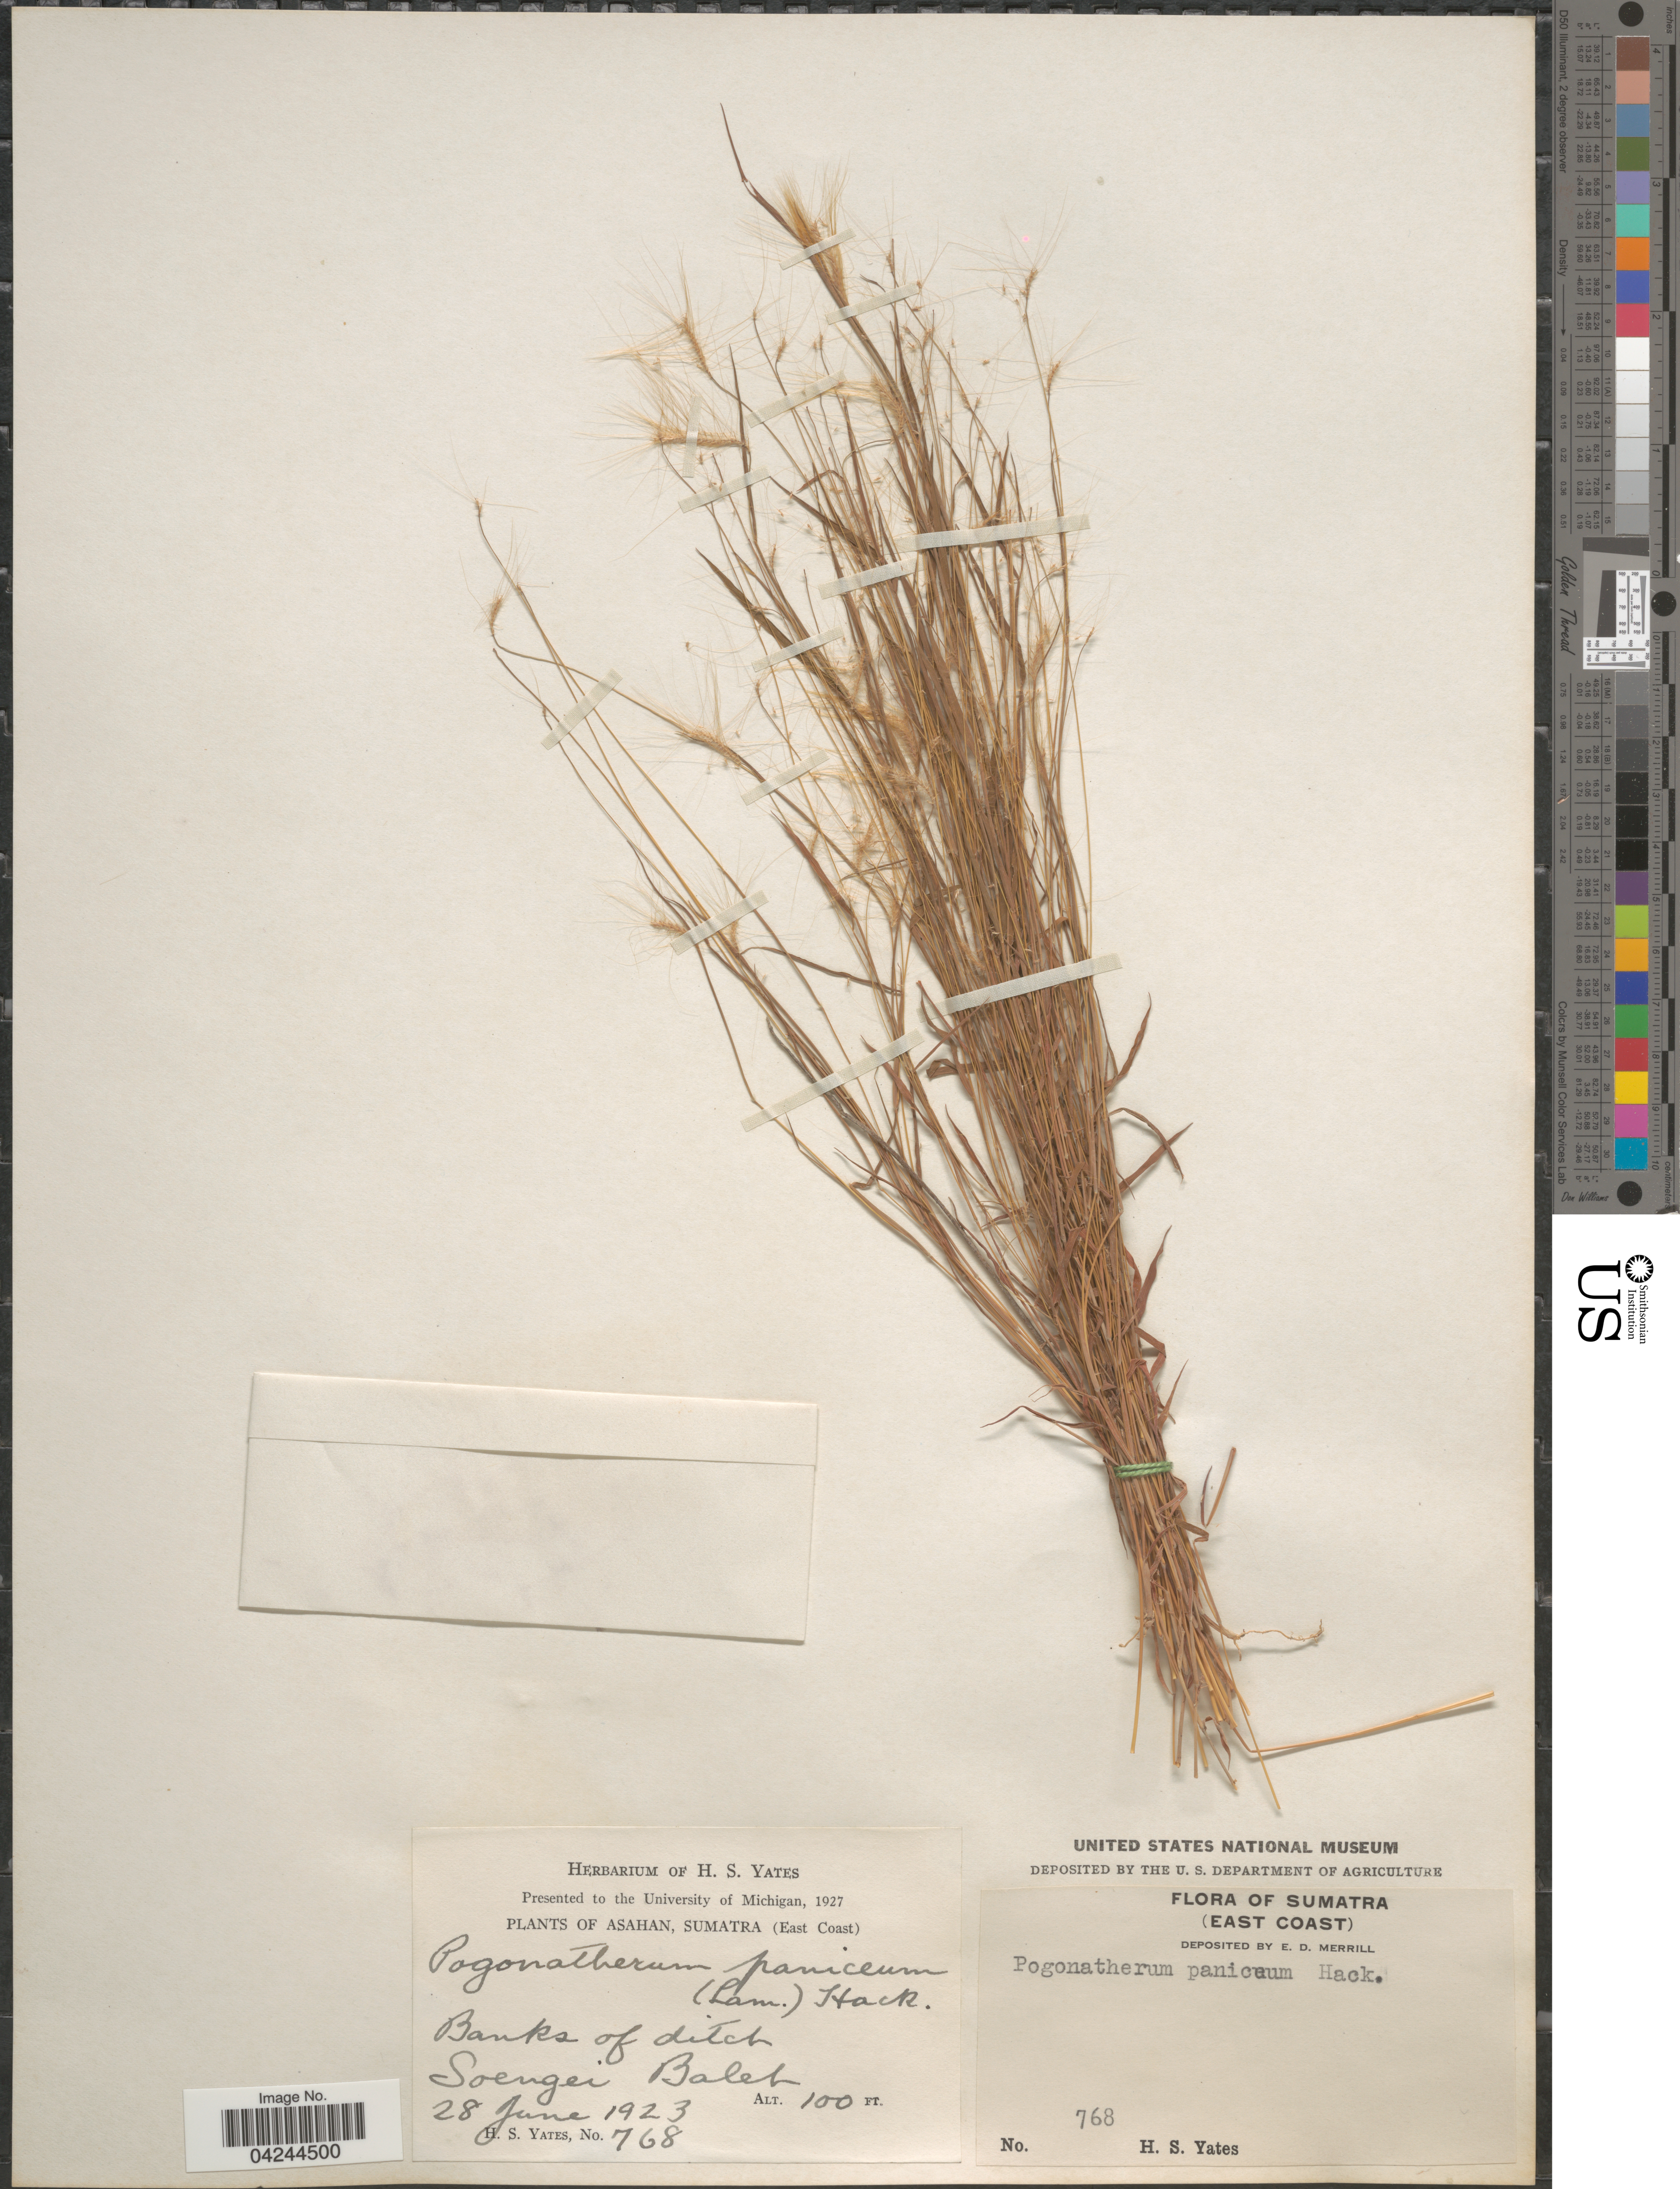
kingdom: Plantae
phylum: Tracheophyta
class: Liliopsida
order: Poales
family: Poaceae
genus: Pogonatherum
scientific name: Pogonatherum crinitum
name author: (Thunb.) Kunth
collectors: H. S. Yates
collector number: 768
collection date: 1923-06-28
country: Indonesia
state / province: Sumatra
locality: Asahan, (East Coast). Banks of ditch. Soengei Baleh.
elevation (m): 30